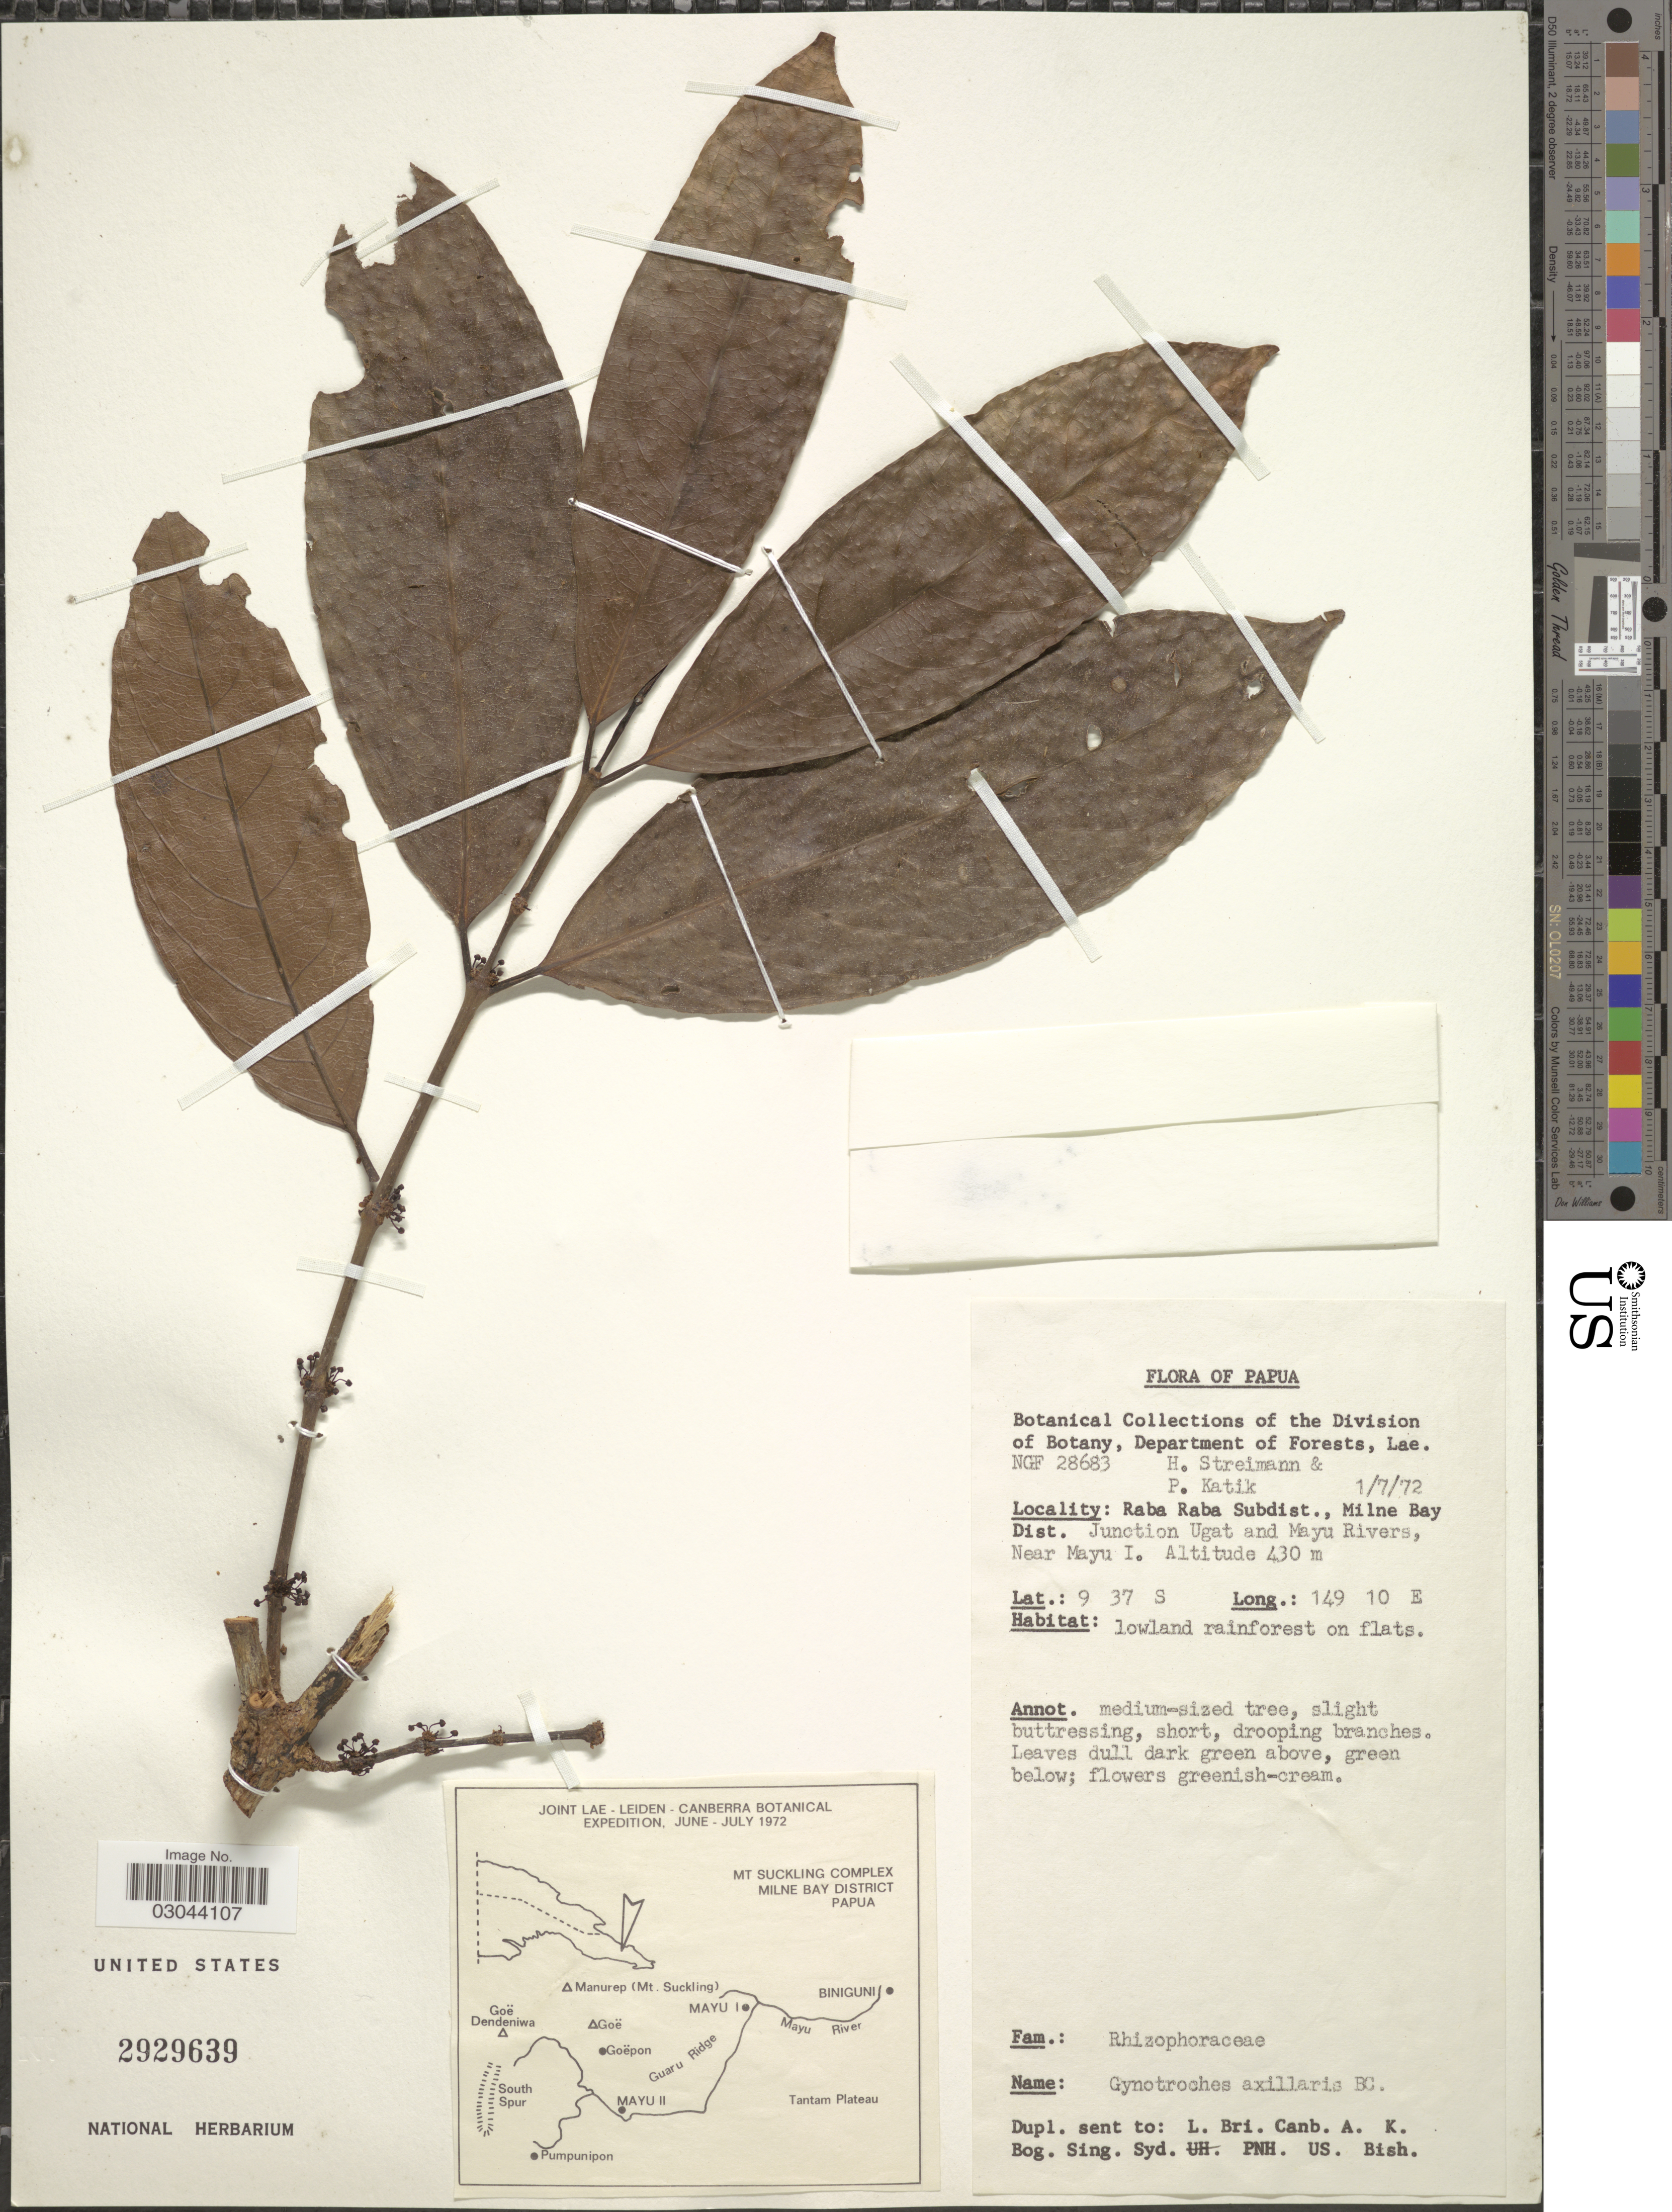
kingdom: Plantae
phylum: Tracheophyta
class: Magnoliopsida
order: Malpighiales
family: Rhizophoraceae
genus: Gynotroches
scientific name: Gynotroches axillaris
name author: Blume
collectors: H. Streimann & P. Katik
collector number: NGF28683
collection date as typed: Transcribed d/m/y: 1/7/72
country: Papua New Guinea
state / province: Milne Bay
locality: Papua. Raba Raba Subdist., Milne Bay Dist. Junction Ugat and Mayu Rivers, Near Mayu I.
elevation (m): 430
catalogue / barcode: US 2929639